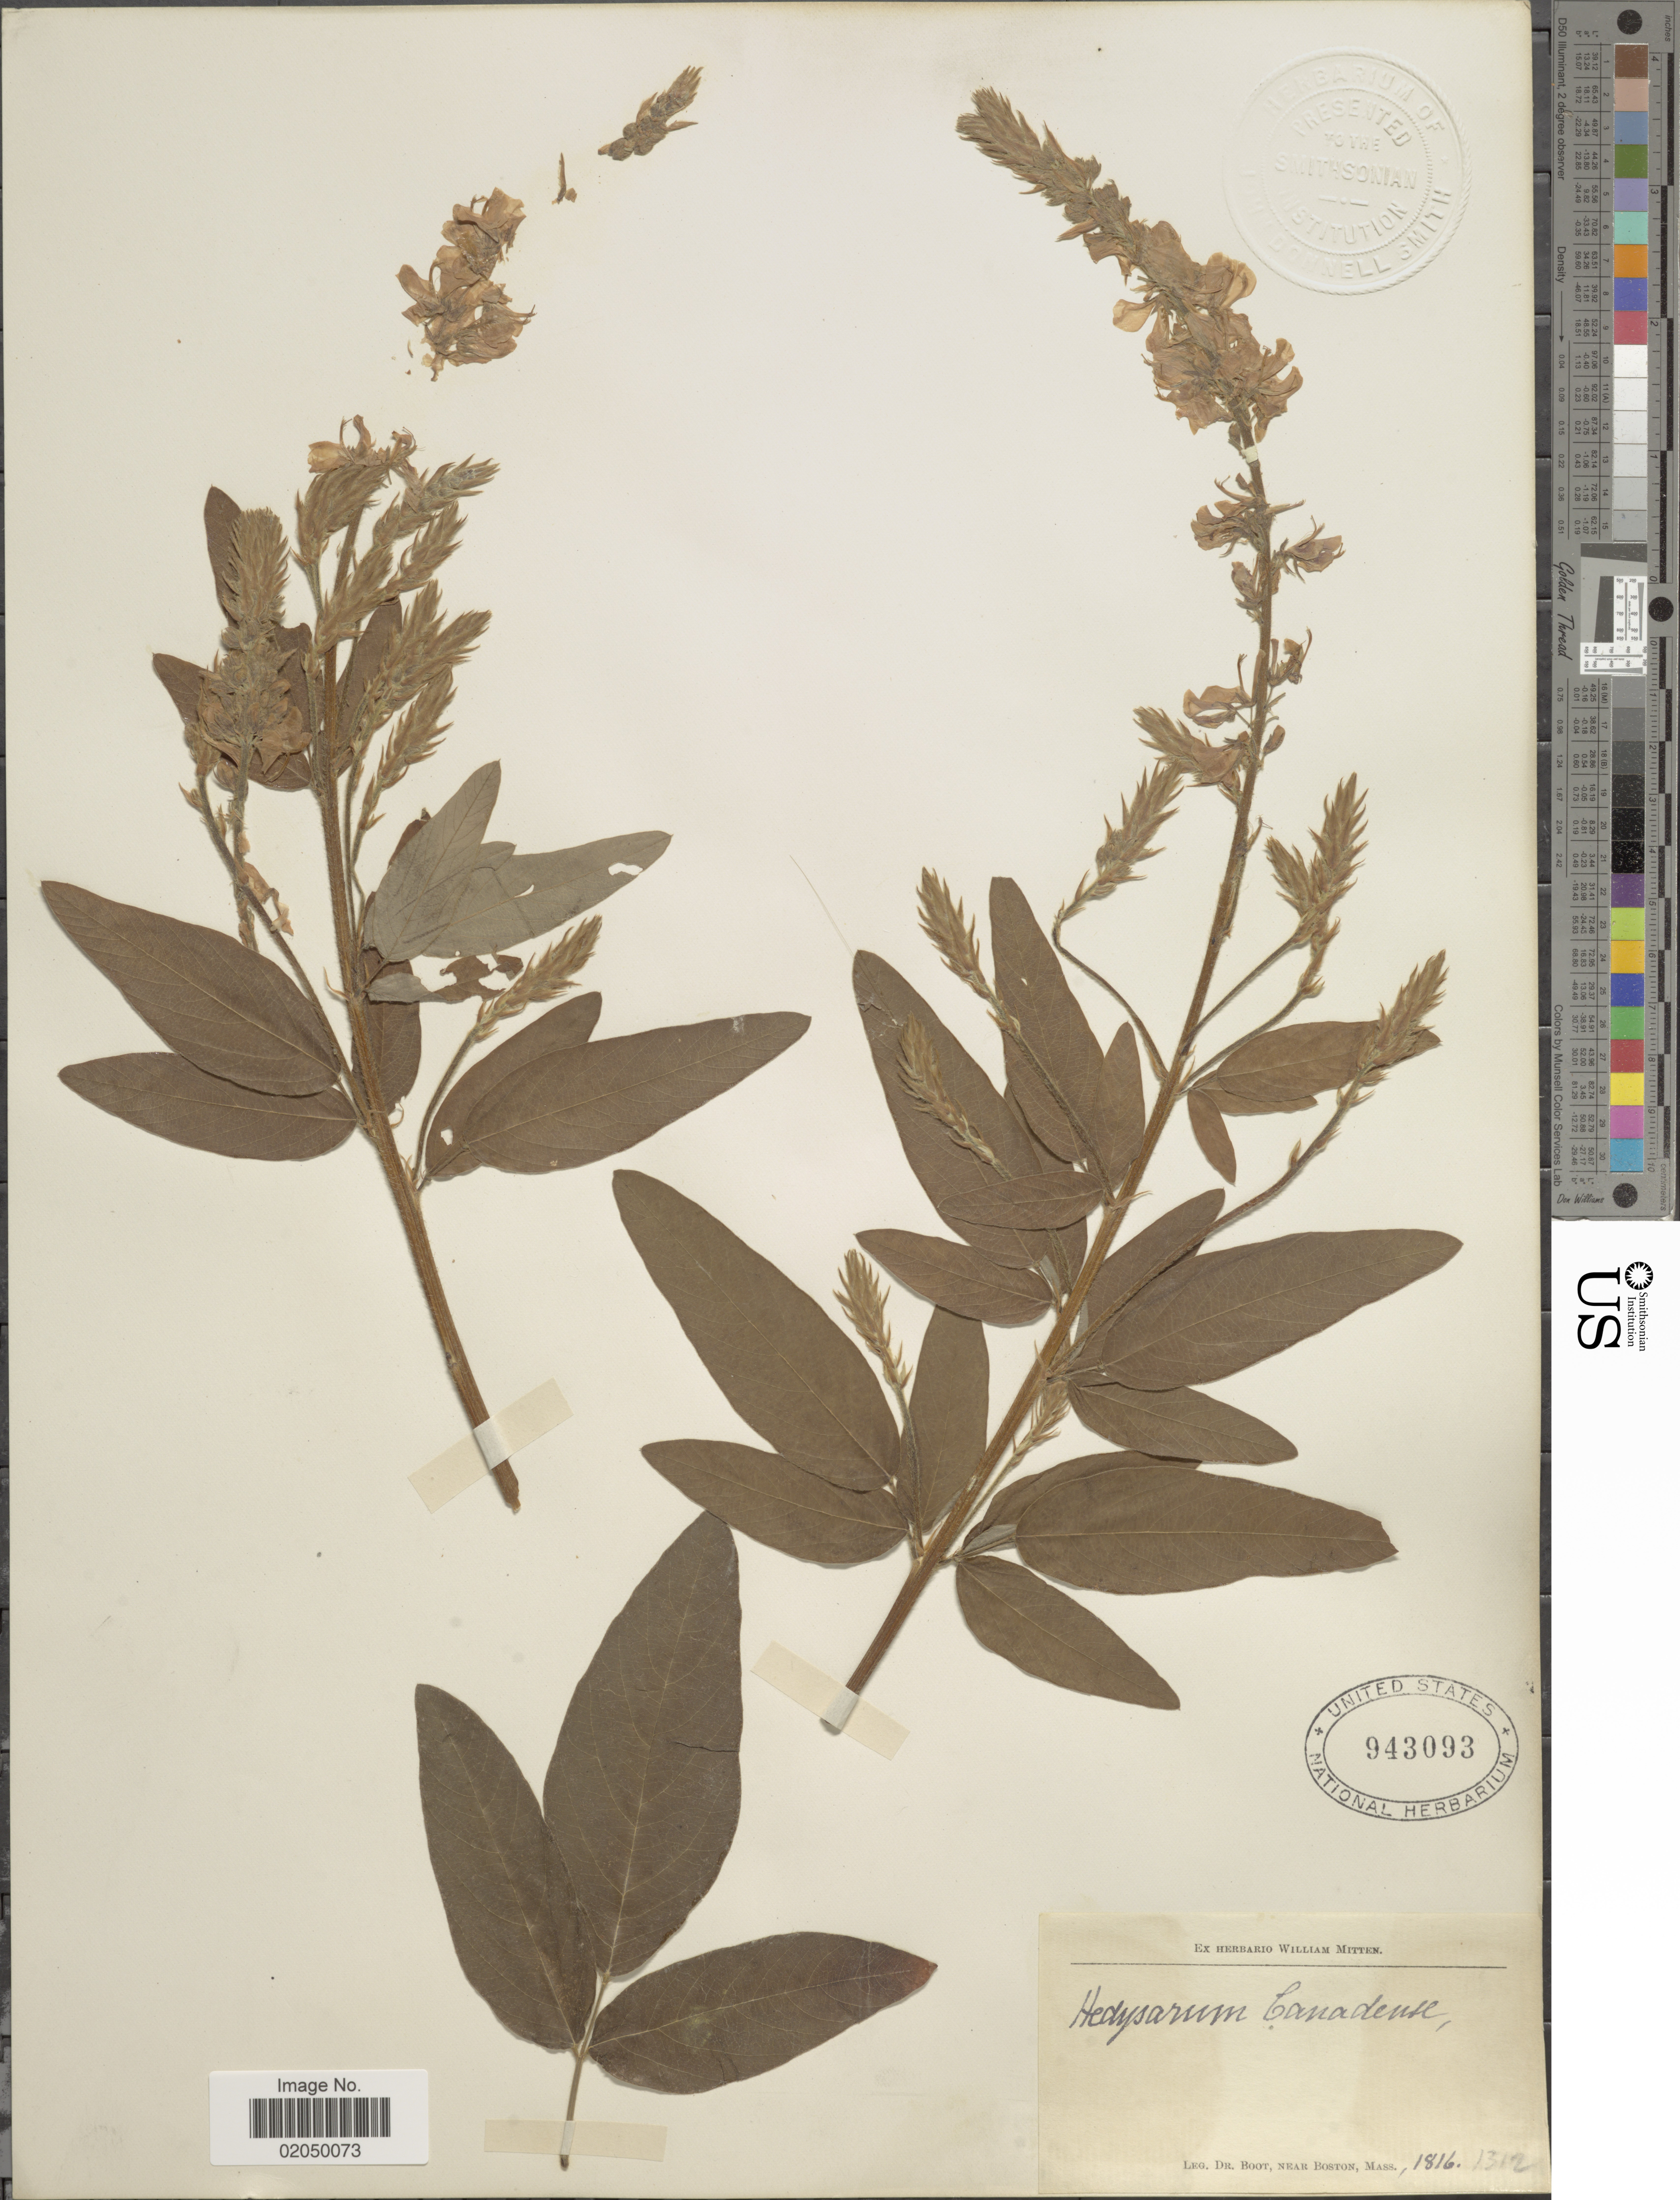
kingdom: Plantae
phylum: Tracheophyta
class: Magnoliopsida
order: Fabales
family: Fabaceae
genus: Desmodium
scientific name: Desmodium canadense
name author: (L.) DC.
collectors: -. Boot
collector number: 1312?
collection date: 1816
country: United States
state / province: Massachusetts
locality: Near Boston, Mass.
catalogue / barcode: US 943093